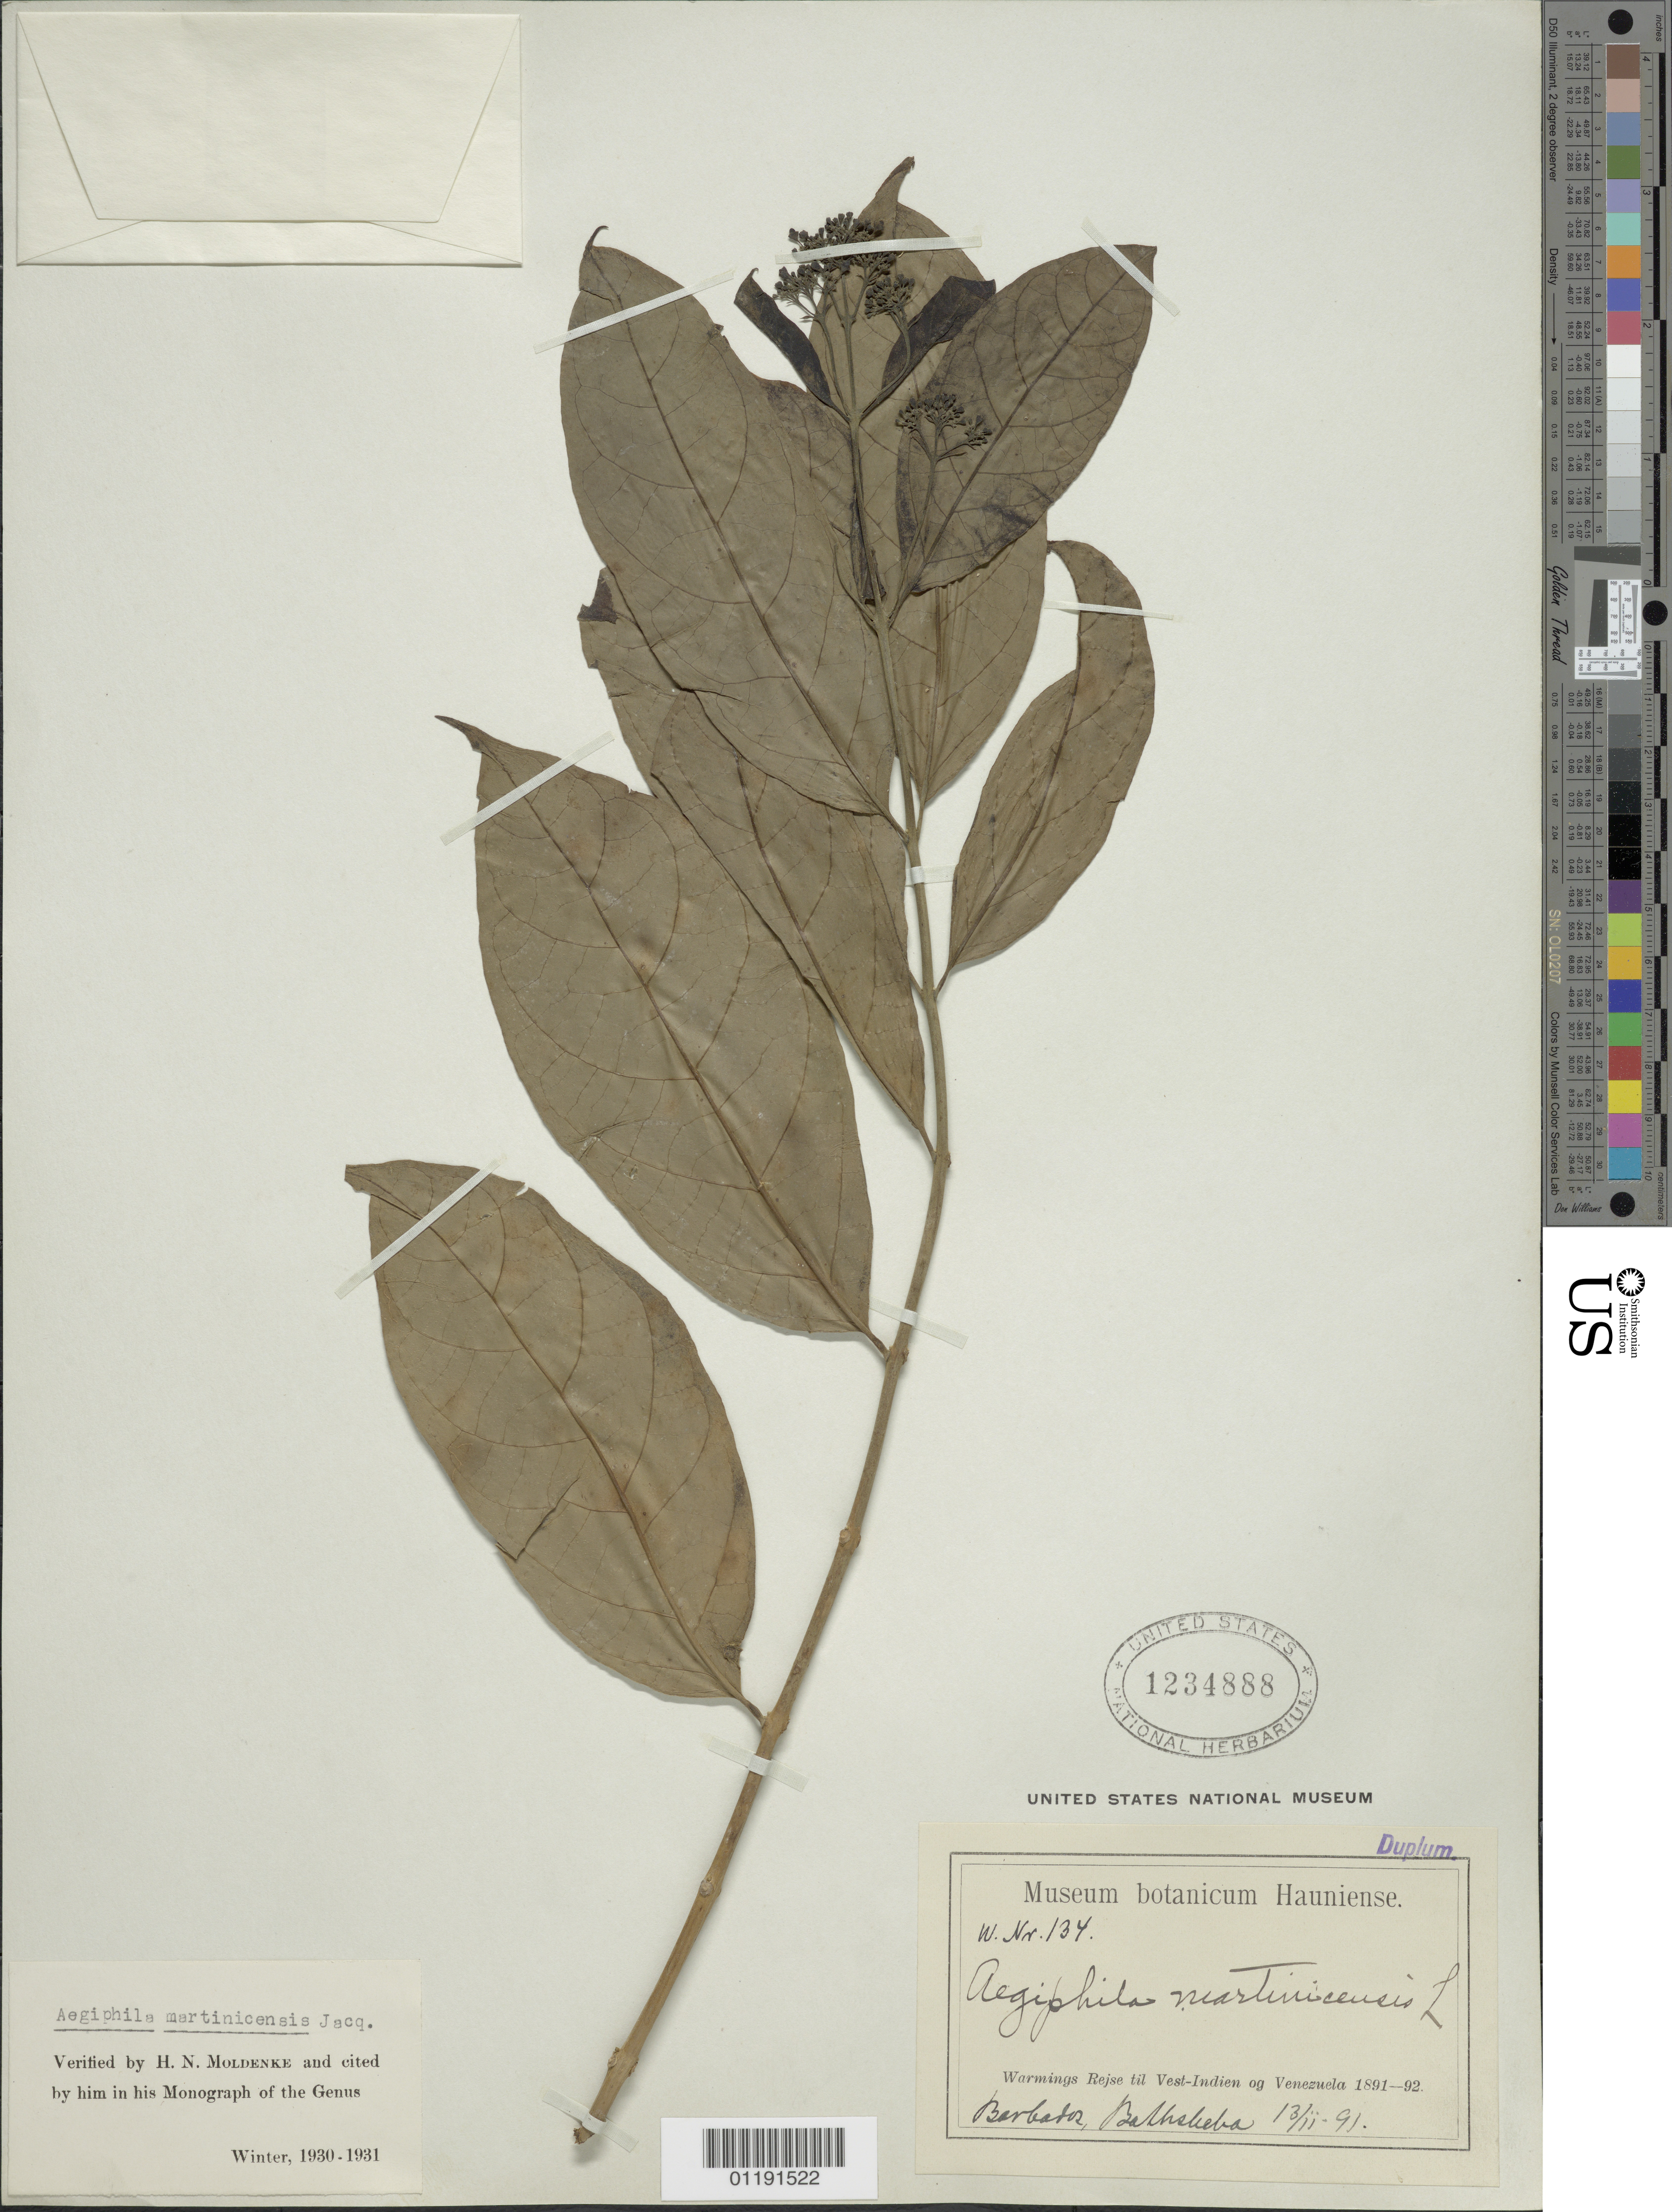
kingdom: Plantae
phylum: Tracheophyta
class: Magnoliopsida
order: Lamiales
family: Lamiaceae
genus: Aegiphila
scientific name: Aegiphila martinicensis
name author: Jacq.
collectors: Duplum.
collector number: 134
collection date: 1891-02-13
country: Barbados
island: Barbuda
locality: Bathsheba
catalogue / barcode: US 1234888